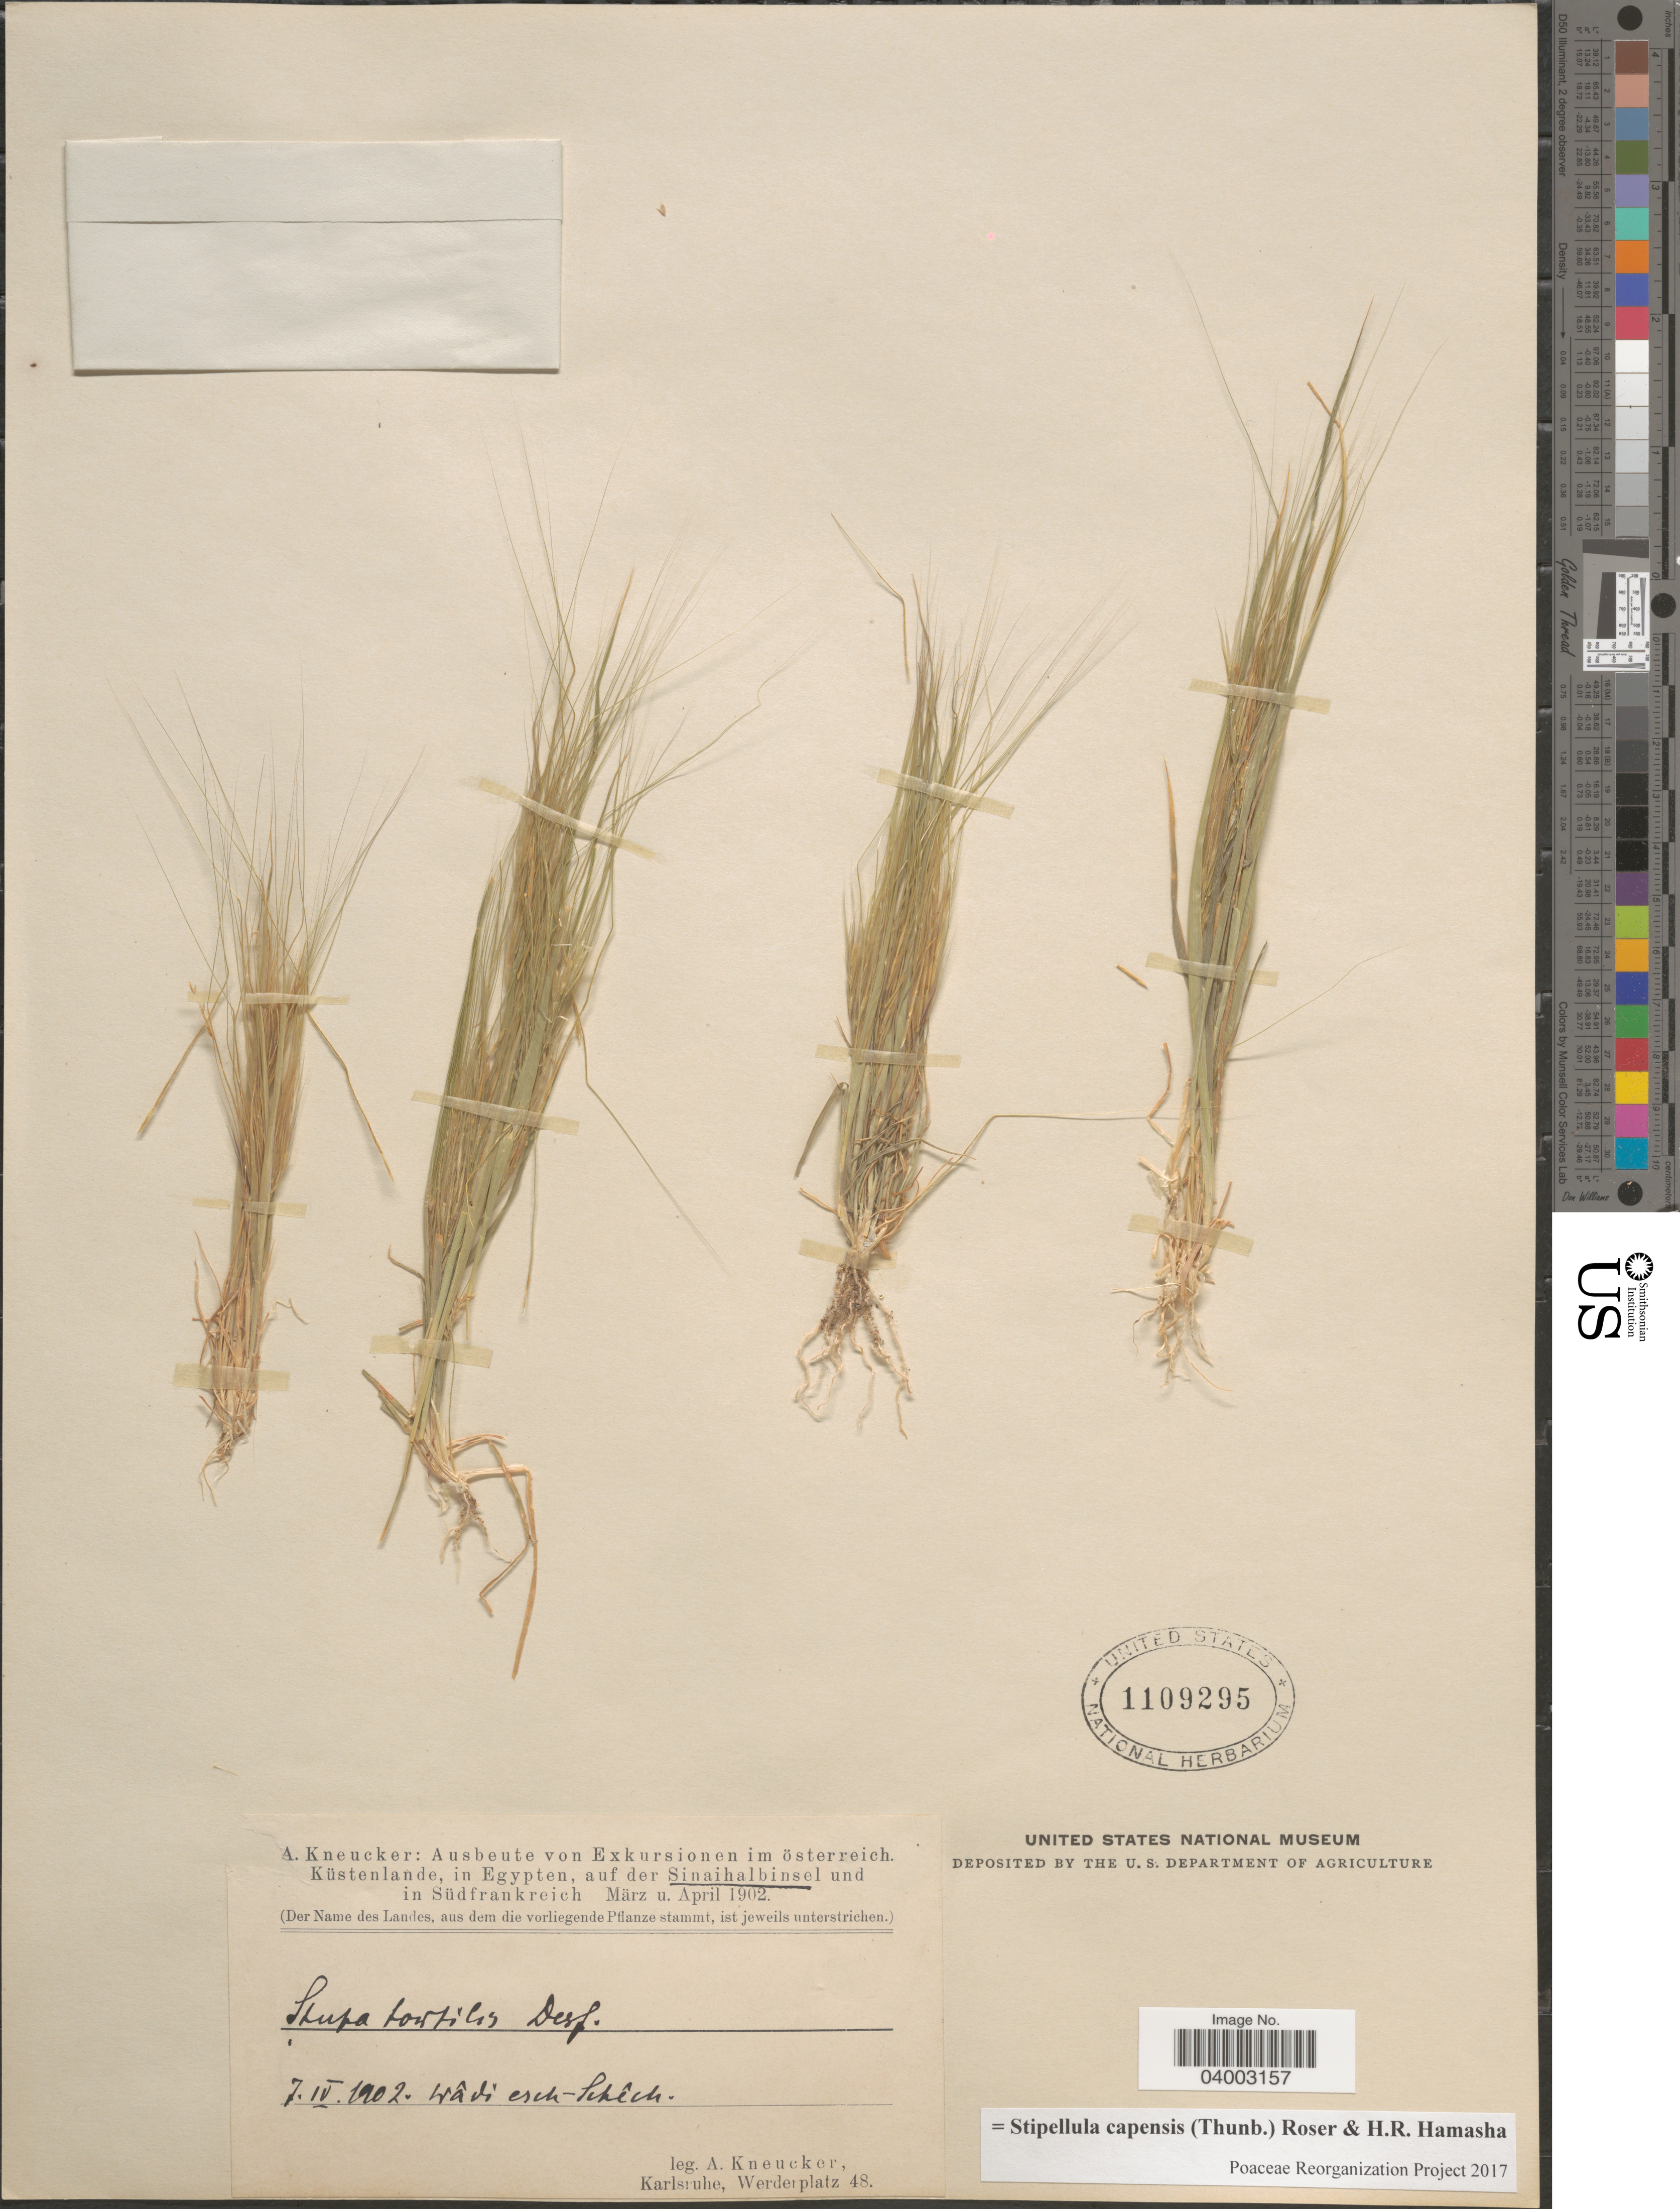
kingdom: Plantae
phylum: Tracheophyta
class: Liliopsida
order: Poales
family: Poaceae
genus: Stipellula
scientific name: Stipellula capensis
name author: (Thunb.) Röser & H. R. Hamasha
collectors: A. Kneucker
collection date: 1902-04-07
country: Egypt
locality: Sinaihalbinsel. Wâdi esch-Schêch.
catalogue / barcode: US 1109295